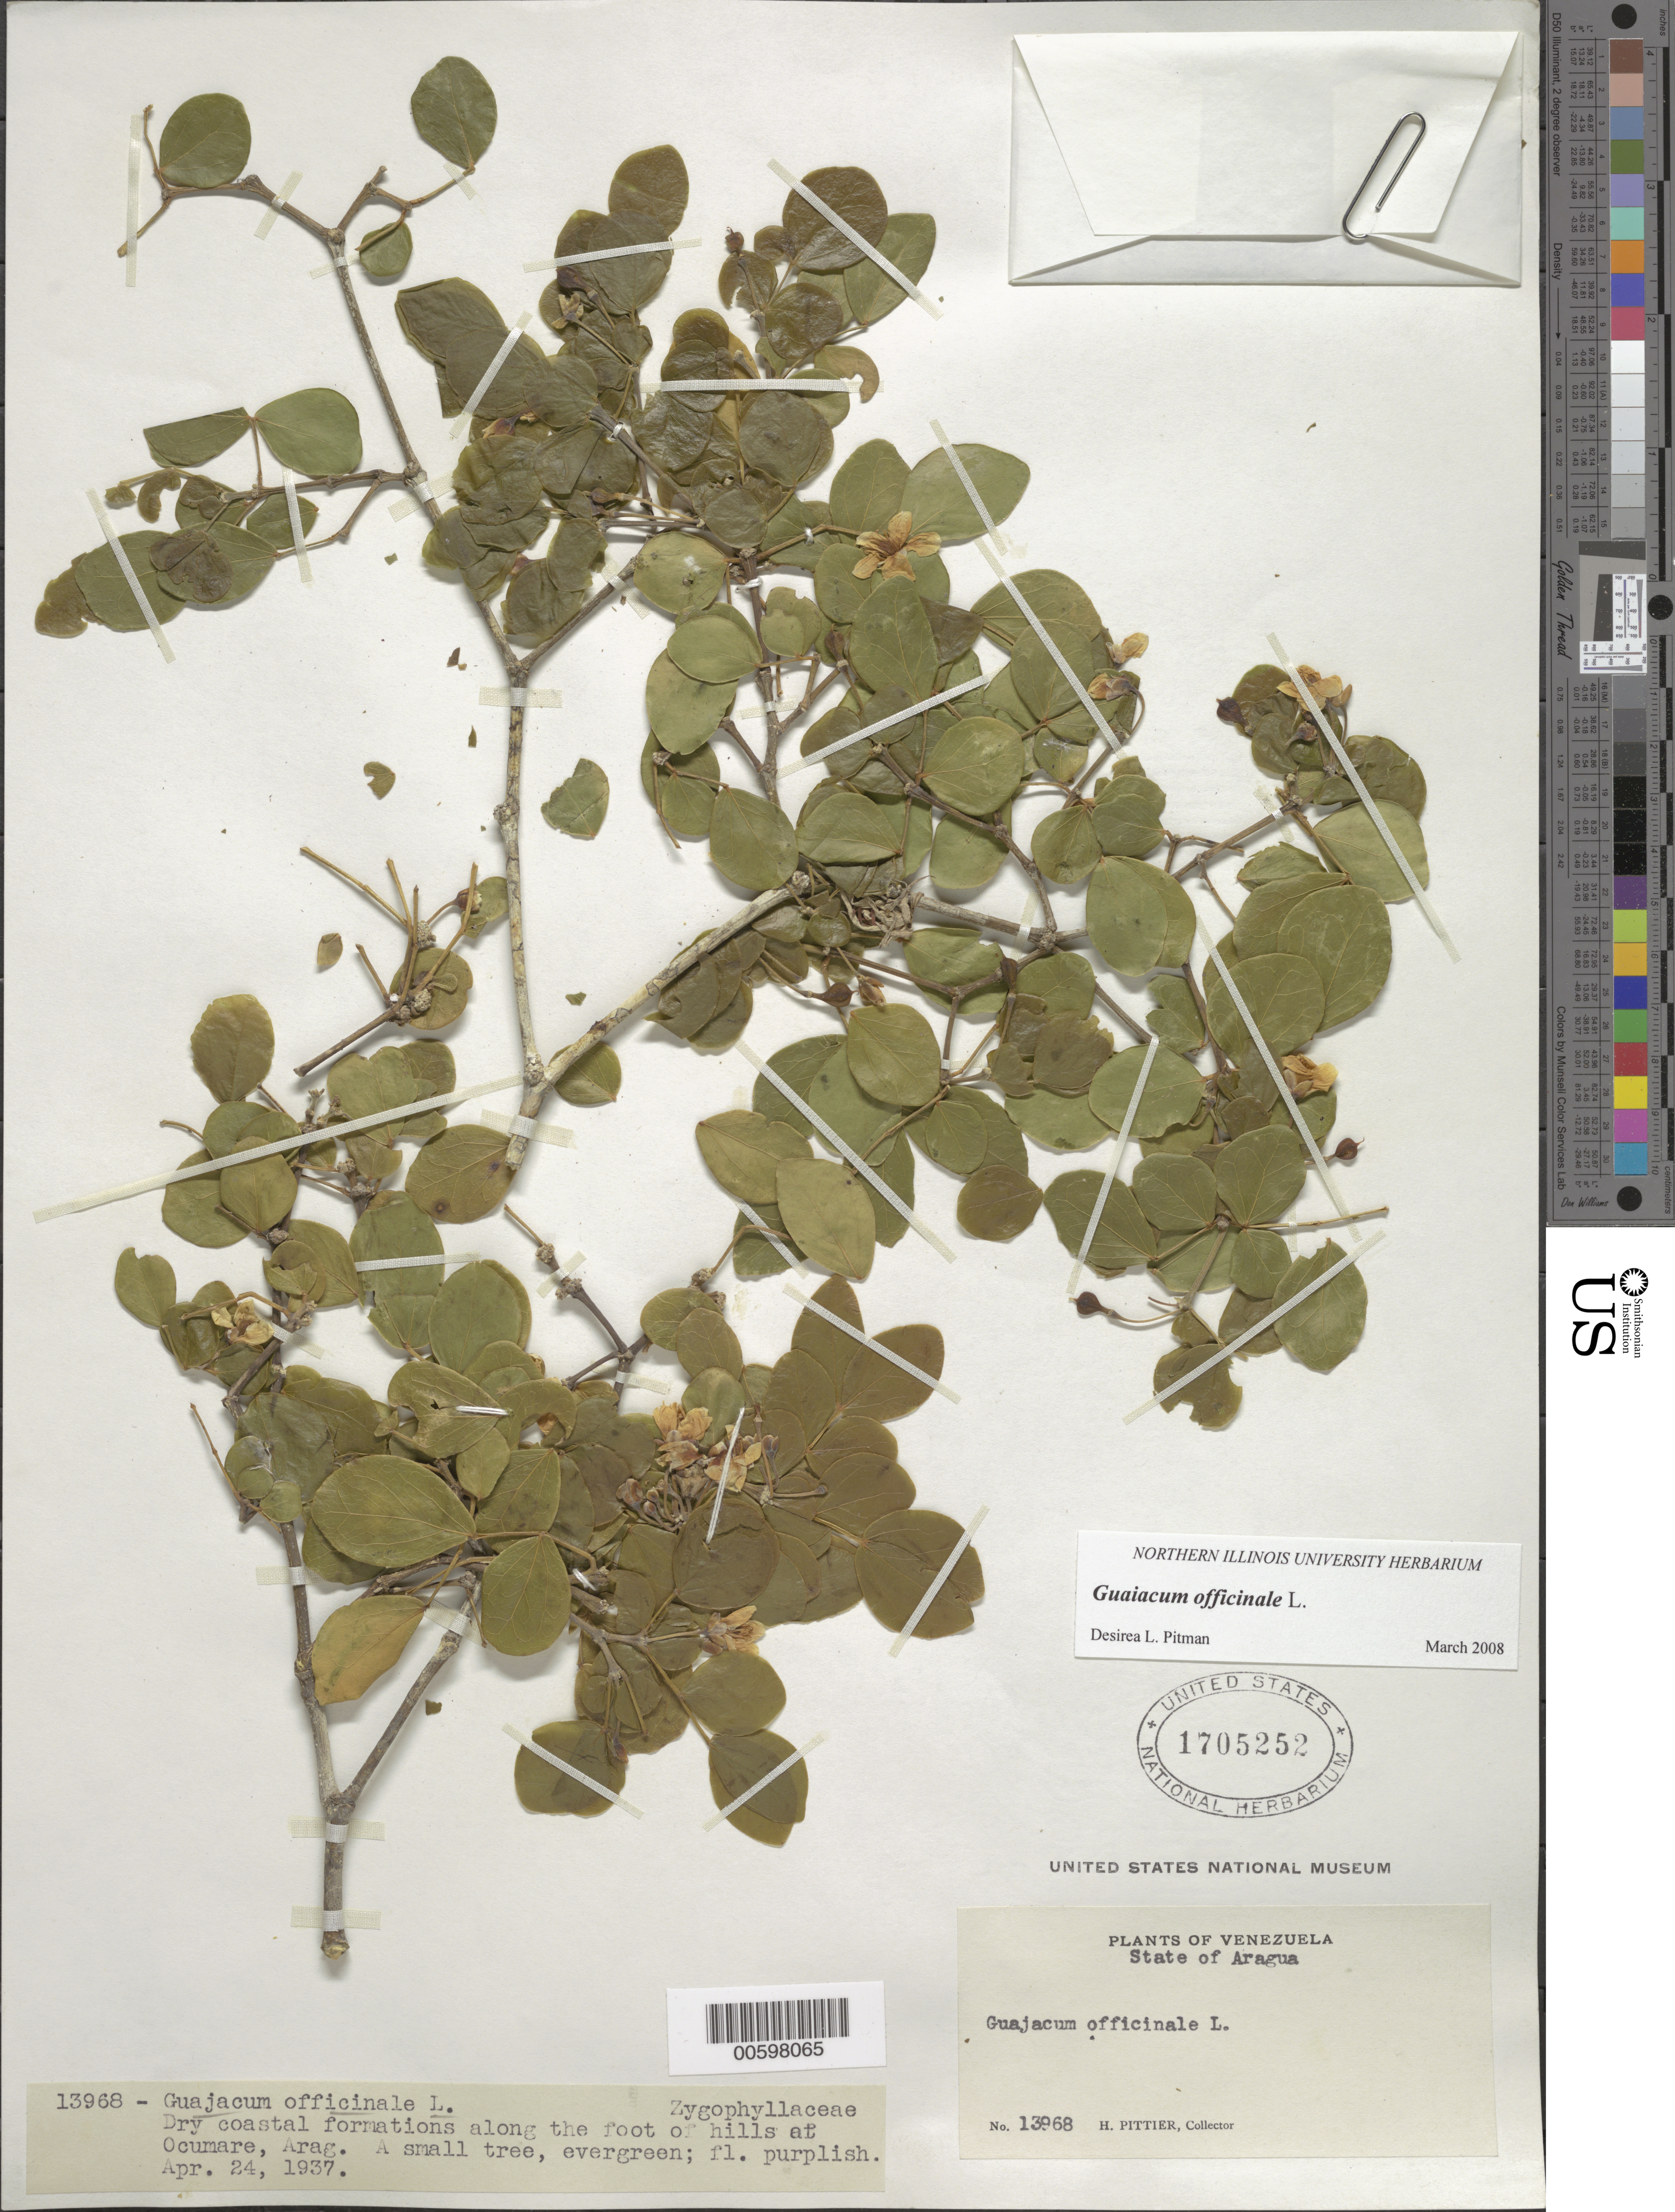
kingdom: Plantae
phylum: Tracheophyta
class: Magnoliopsida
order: Zygophyllales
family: Zygophyllaceae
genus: Guaiacum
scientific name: Guaiacum officinale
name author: L.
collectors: H. F. Pittier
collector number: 13968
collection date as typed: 24 Apr 1937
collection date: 1937-04-24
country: Venezuela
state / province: Aragua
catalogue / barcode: US 1705252